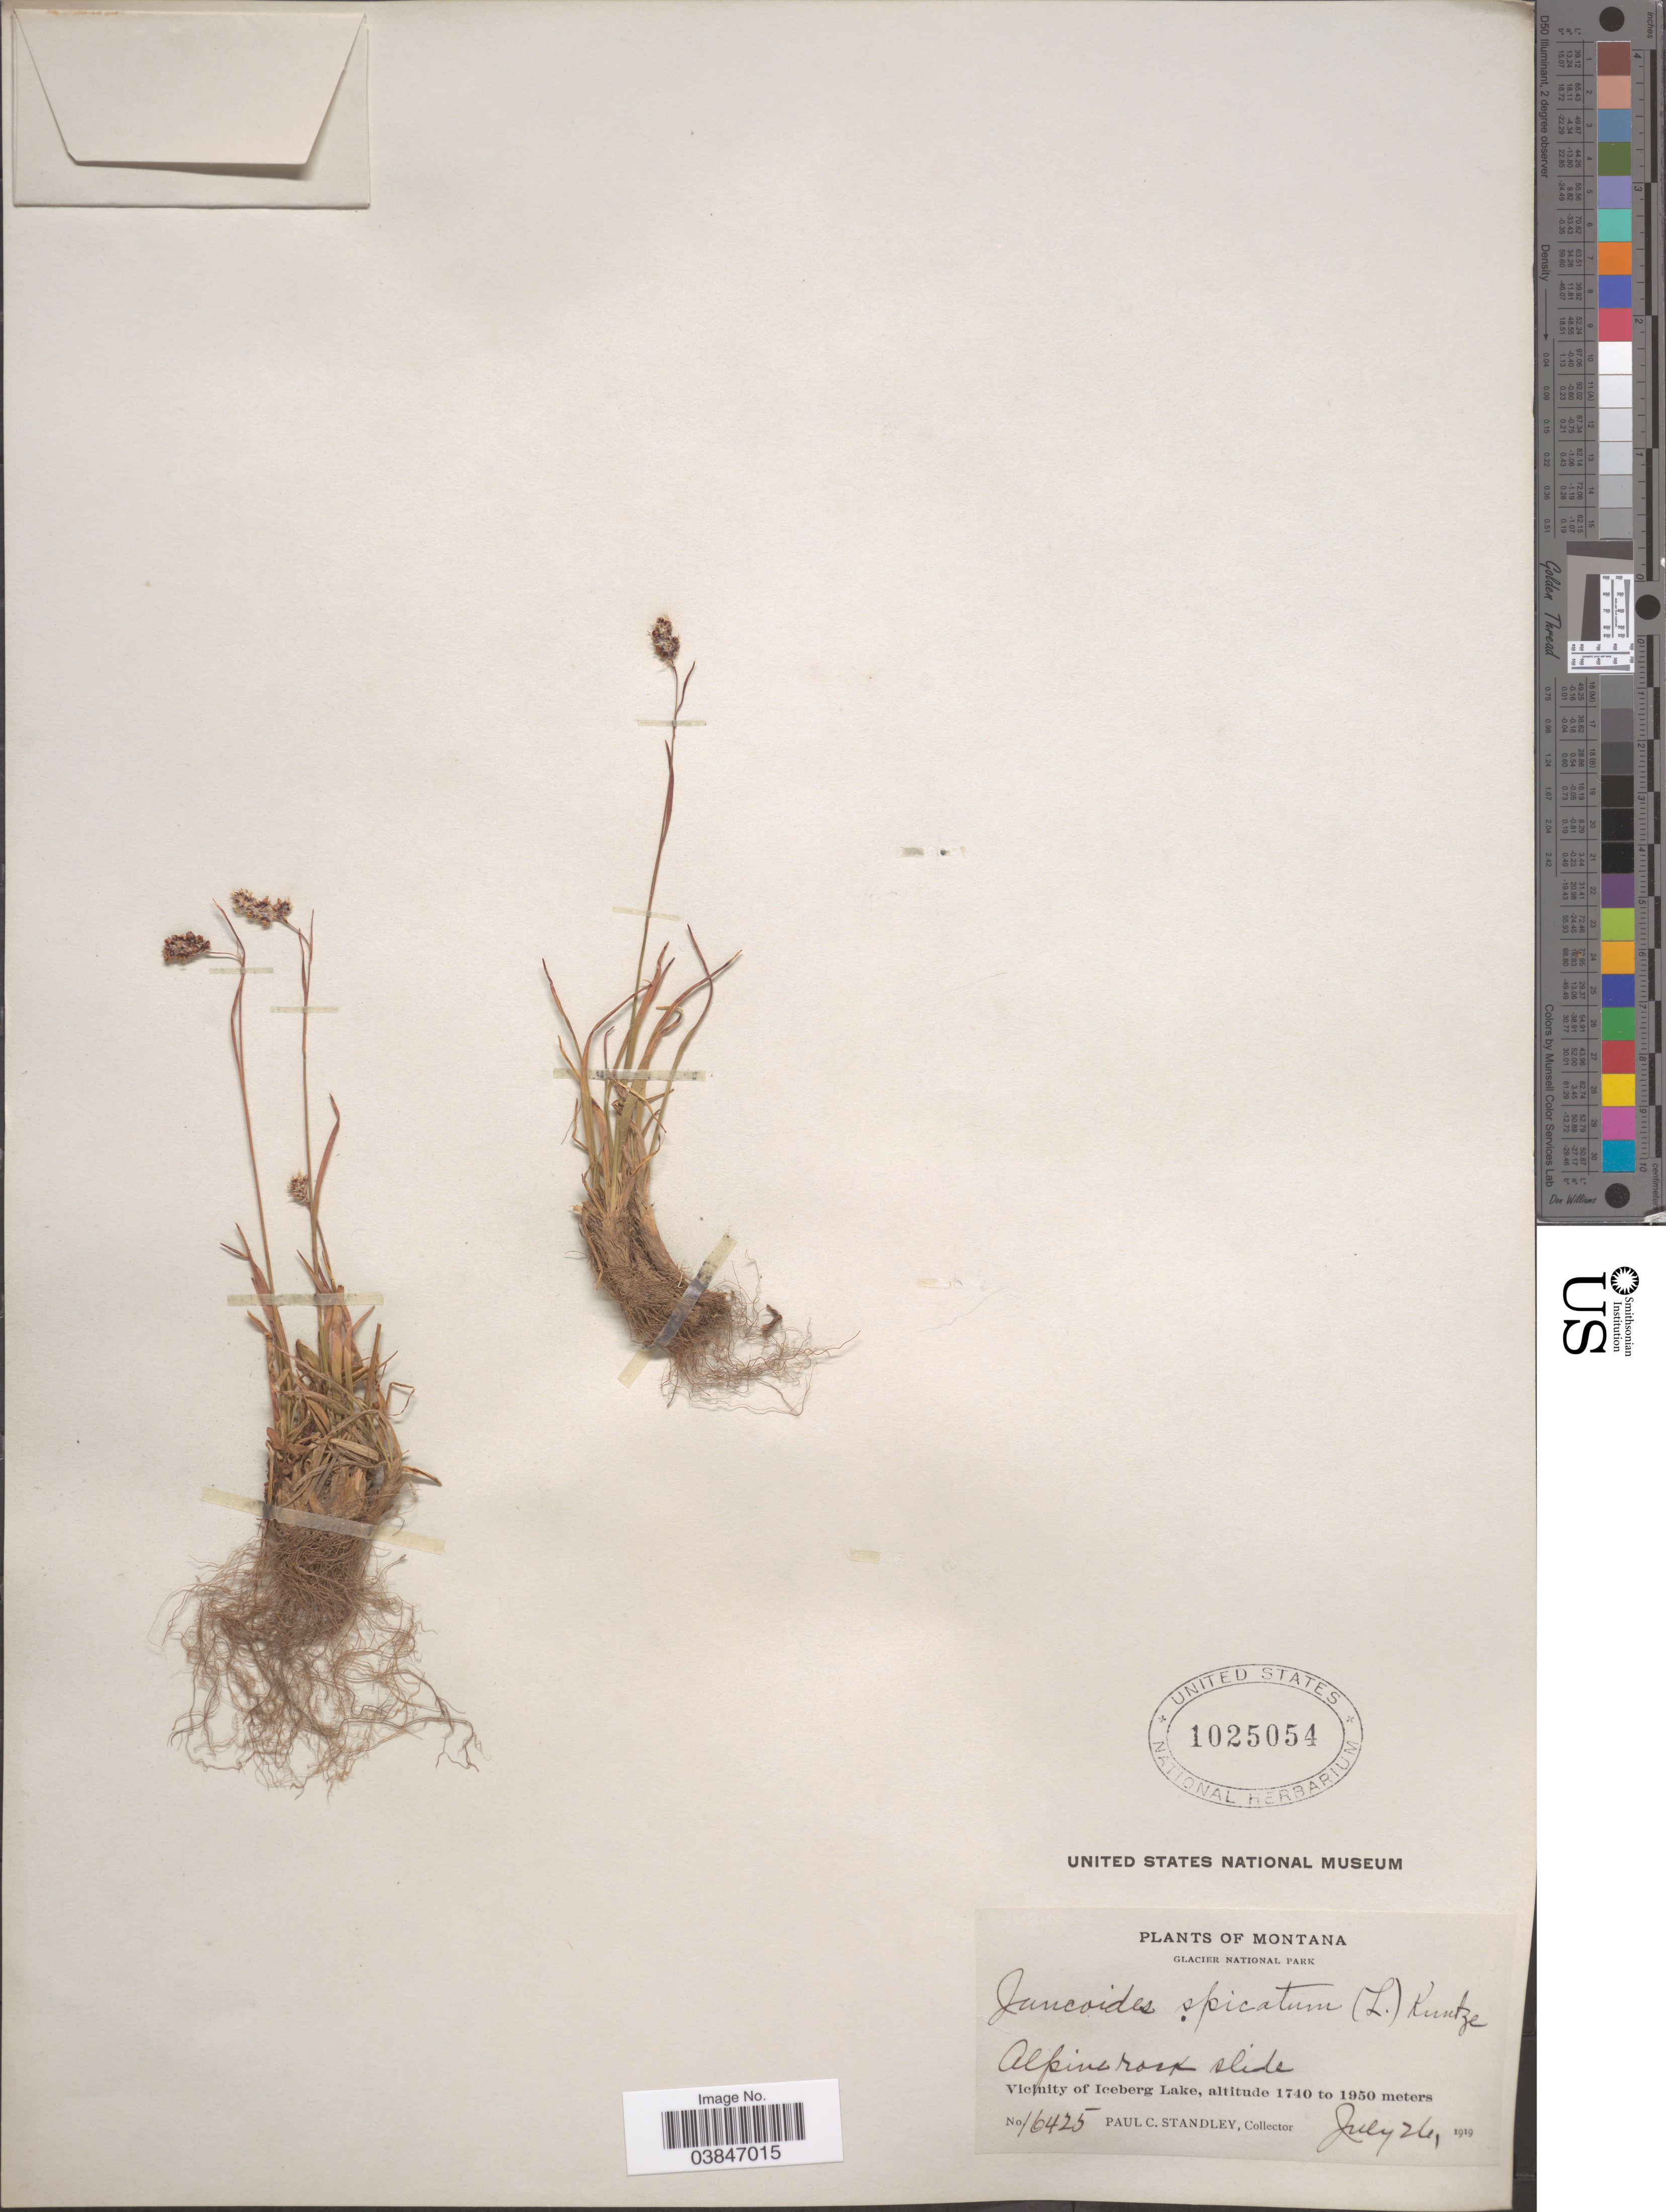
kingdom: Plantae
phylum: Tracheophyta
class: Liliopsida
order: Poales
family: Juncaceae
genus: Luzula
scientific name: Luzula spicata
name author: (L.) DC.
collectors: P. C. Standley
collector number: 16425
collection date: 1919-07-26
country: United States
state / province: Montana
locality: Glacier National Park. Vicinity of Iceberg Lake.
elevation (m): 1740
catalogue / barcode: US 1025054